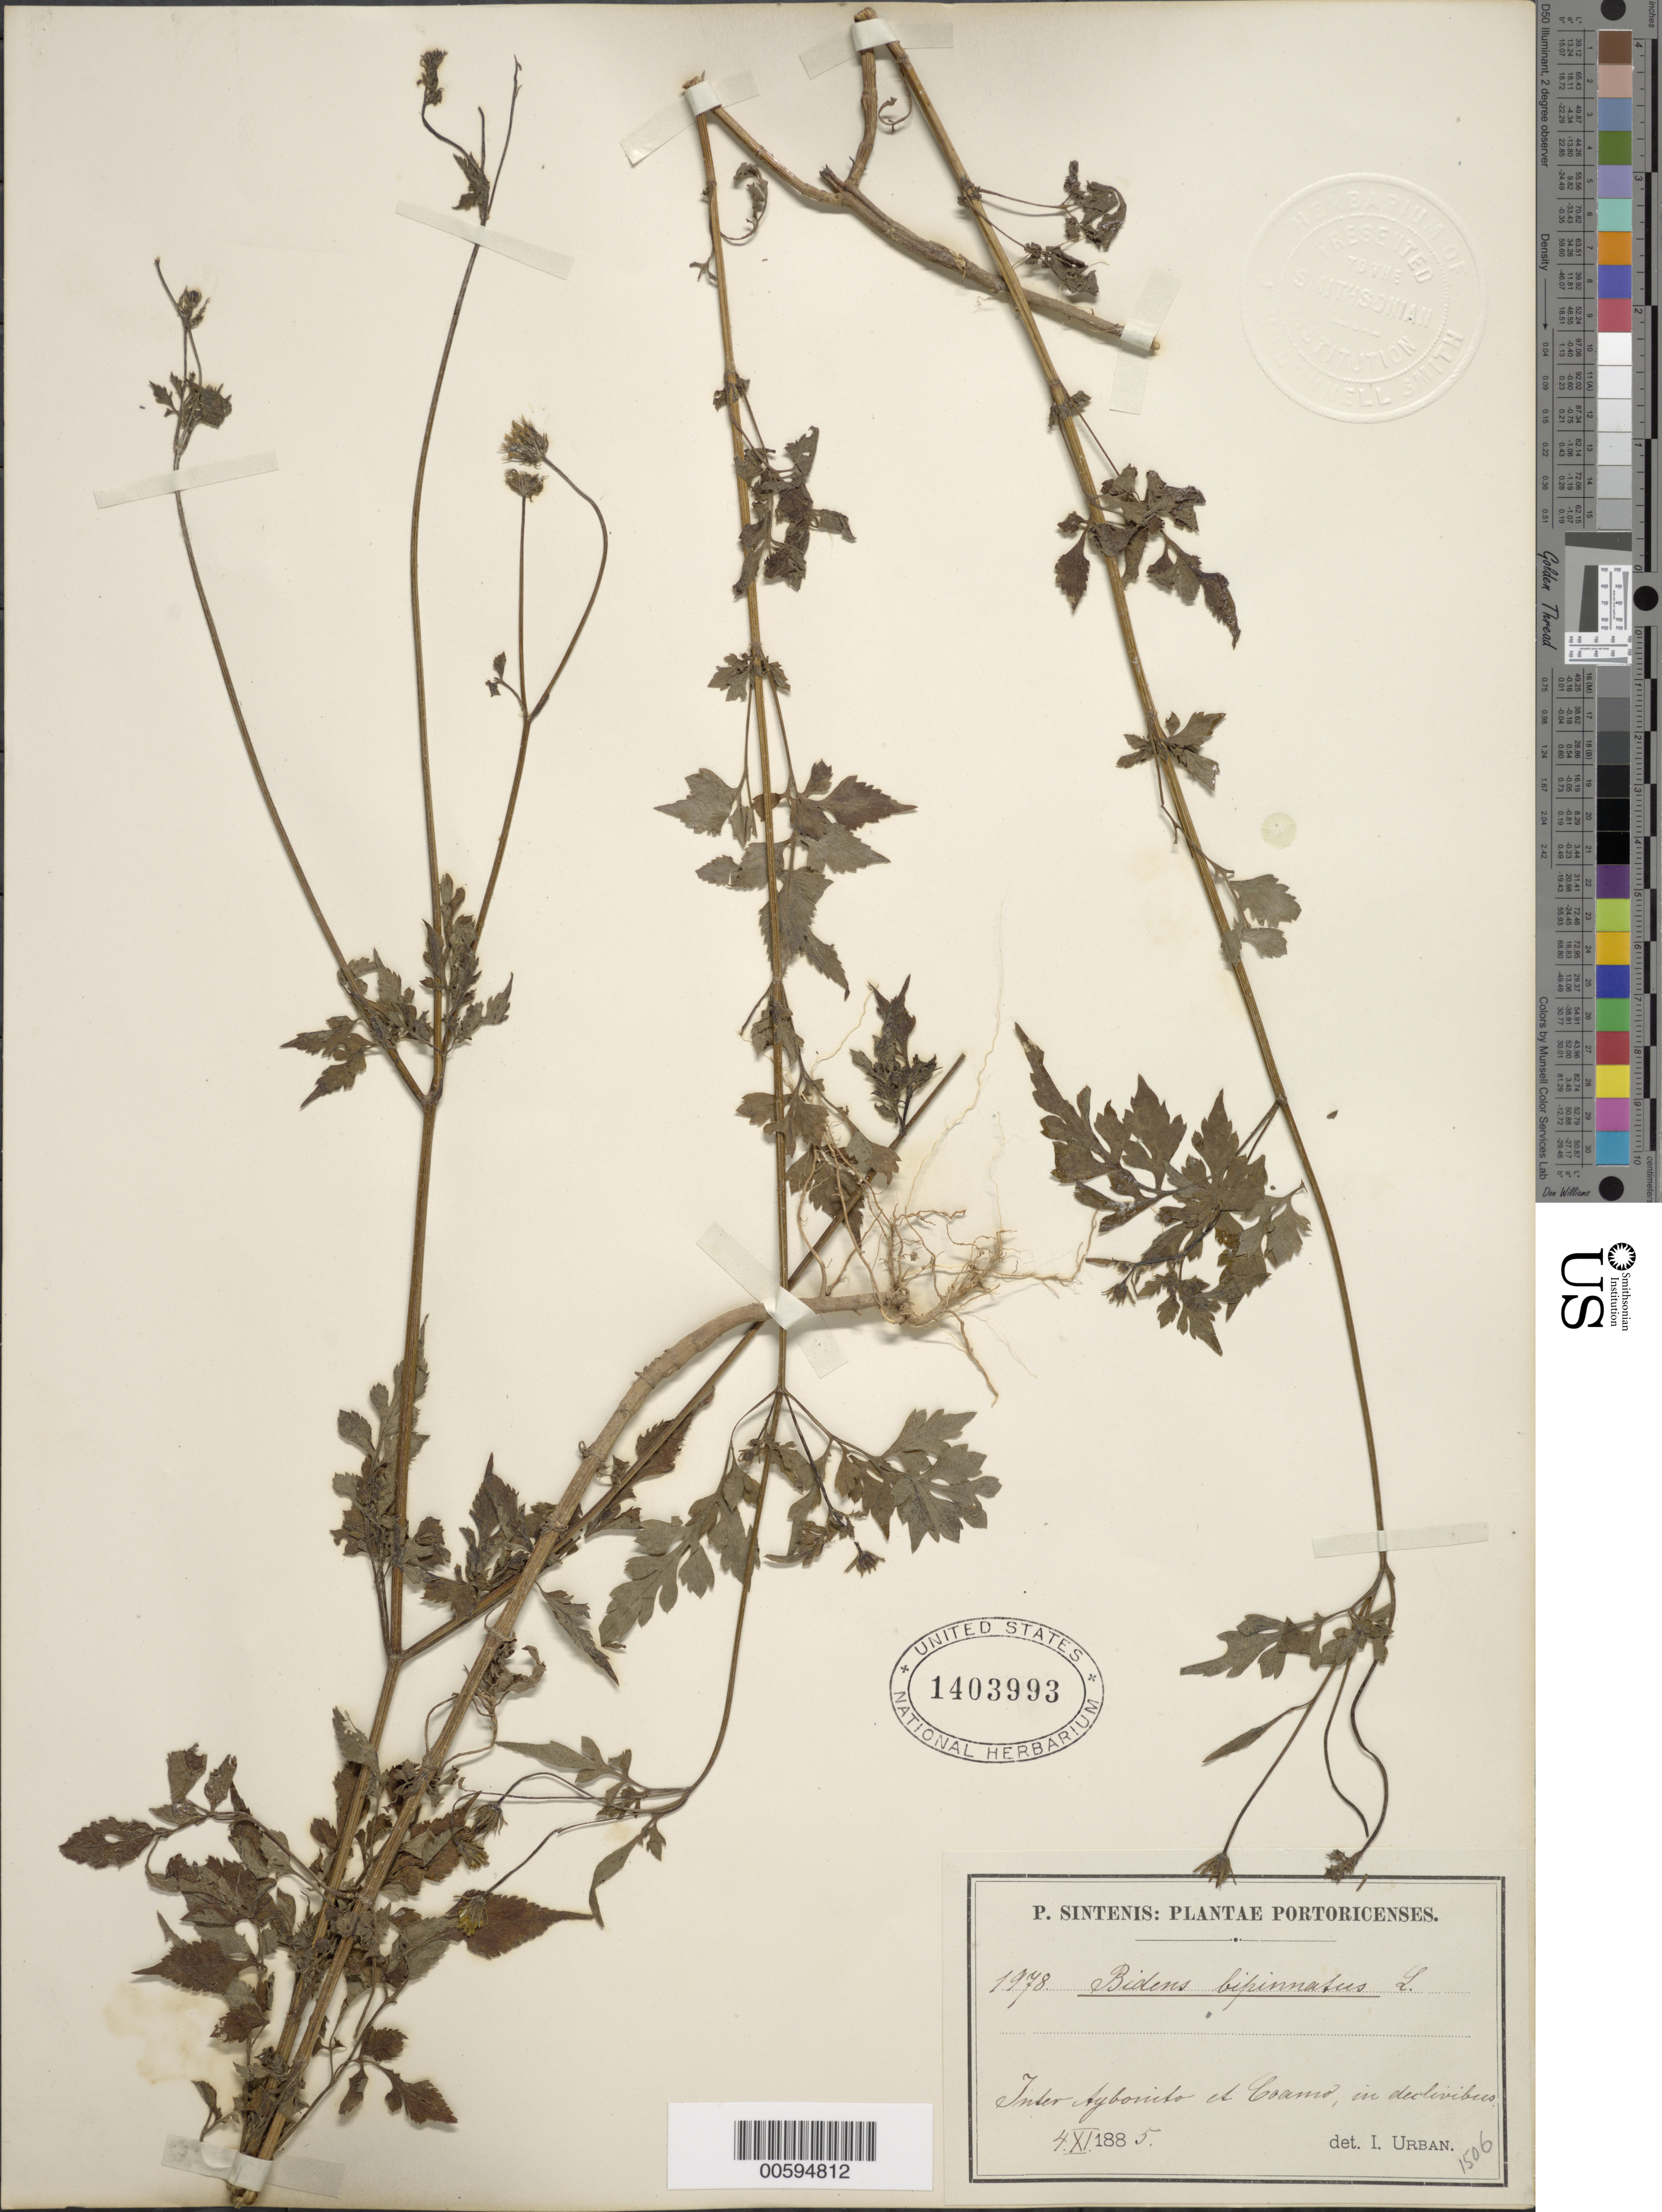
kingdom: Plantae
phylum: Tracheophyta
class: Magnoliopsida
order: Asterales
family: Asteraceae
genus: Bidens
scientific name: Bidens cynapiifolia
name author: Kunth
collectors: P. Sintenis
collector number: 1978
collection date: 1885-11-04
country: Puerto Rico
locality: Inter Aybonito et Coamo, in declivibus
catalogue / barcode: US 1403993